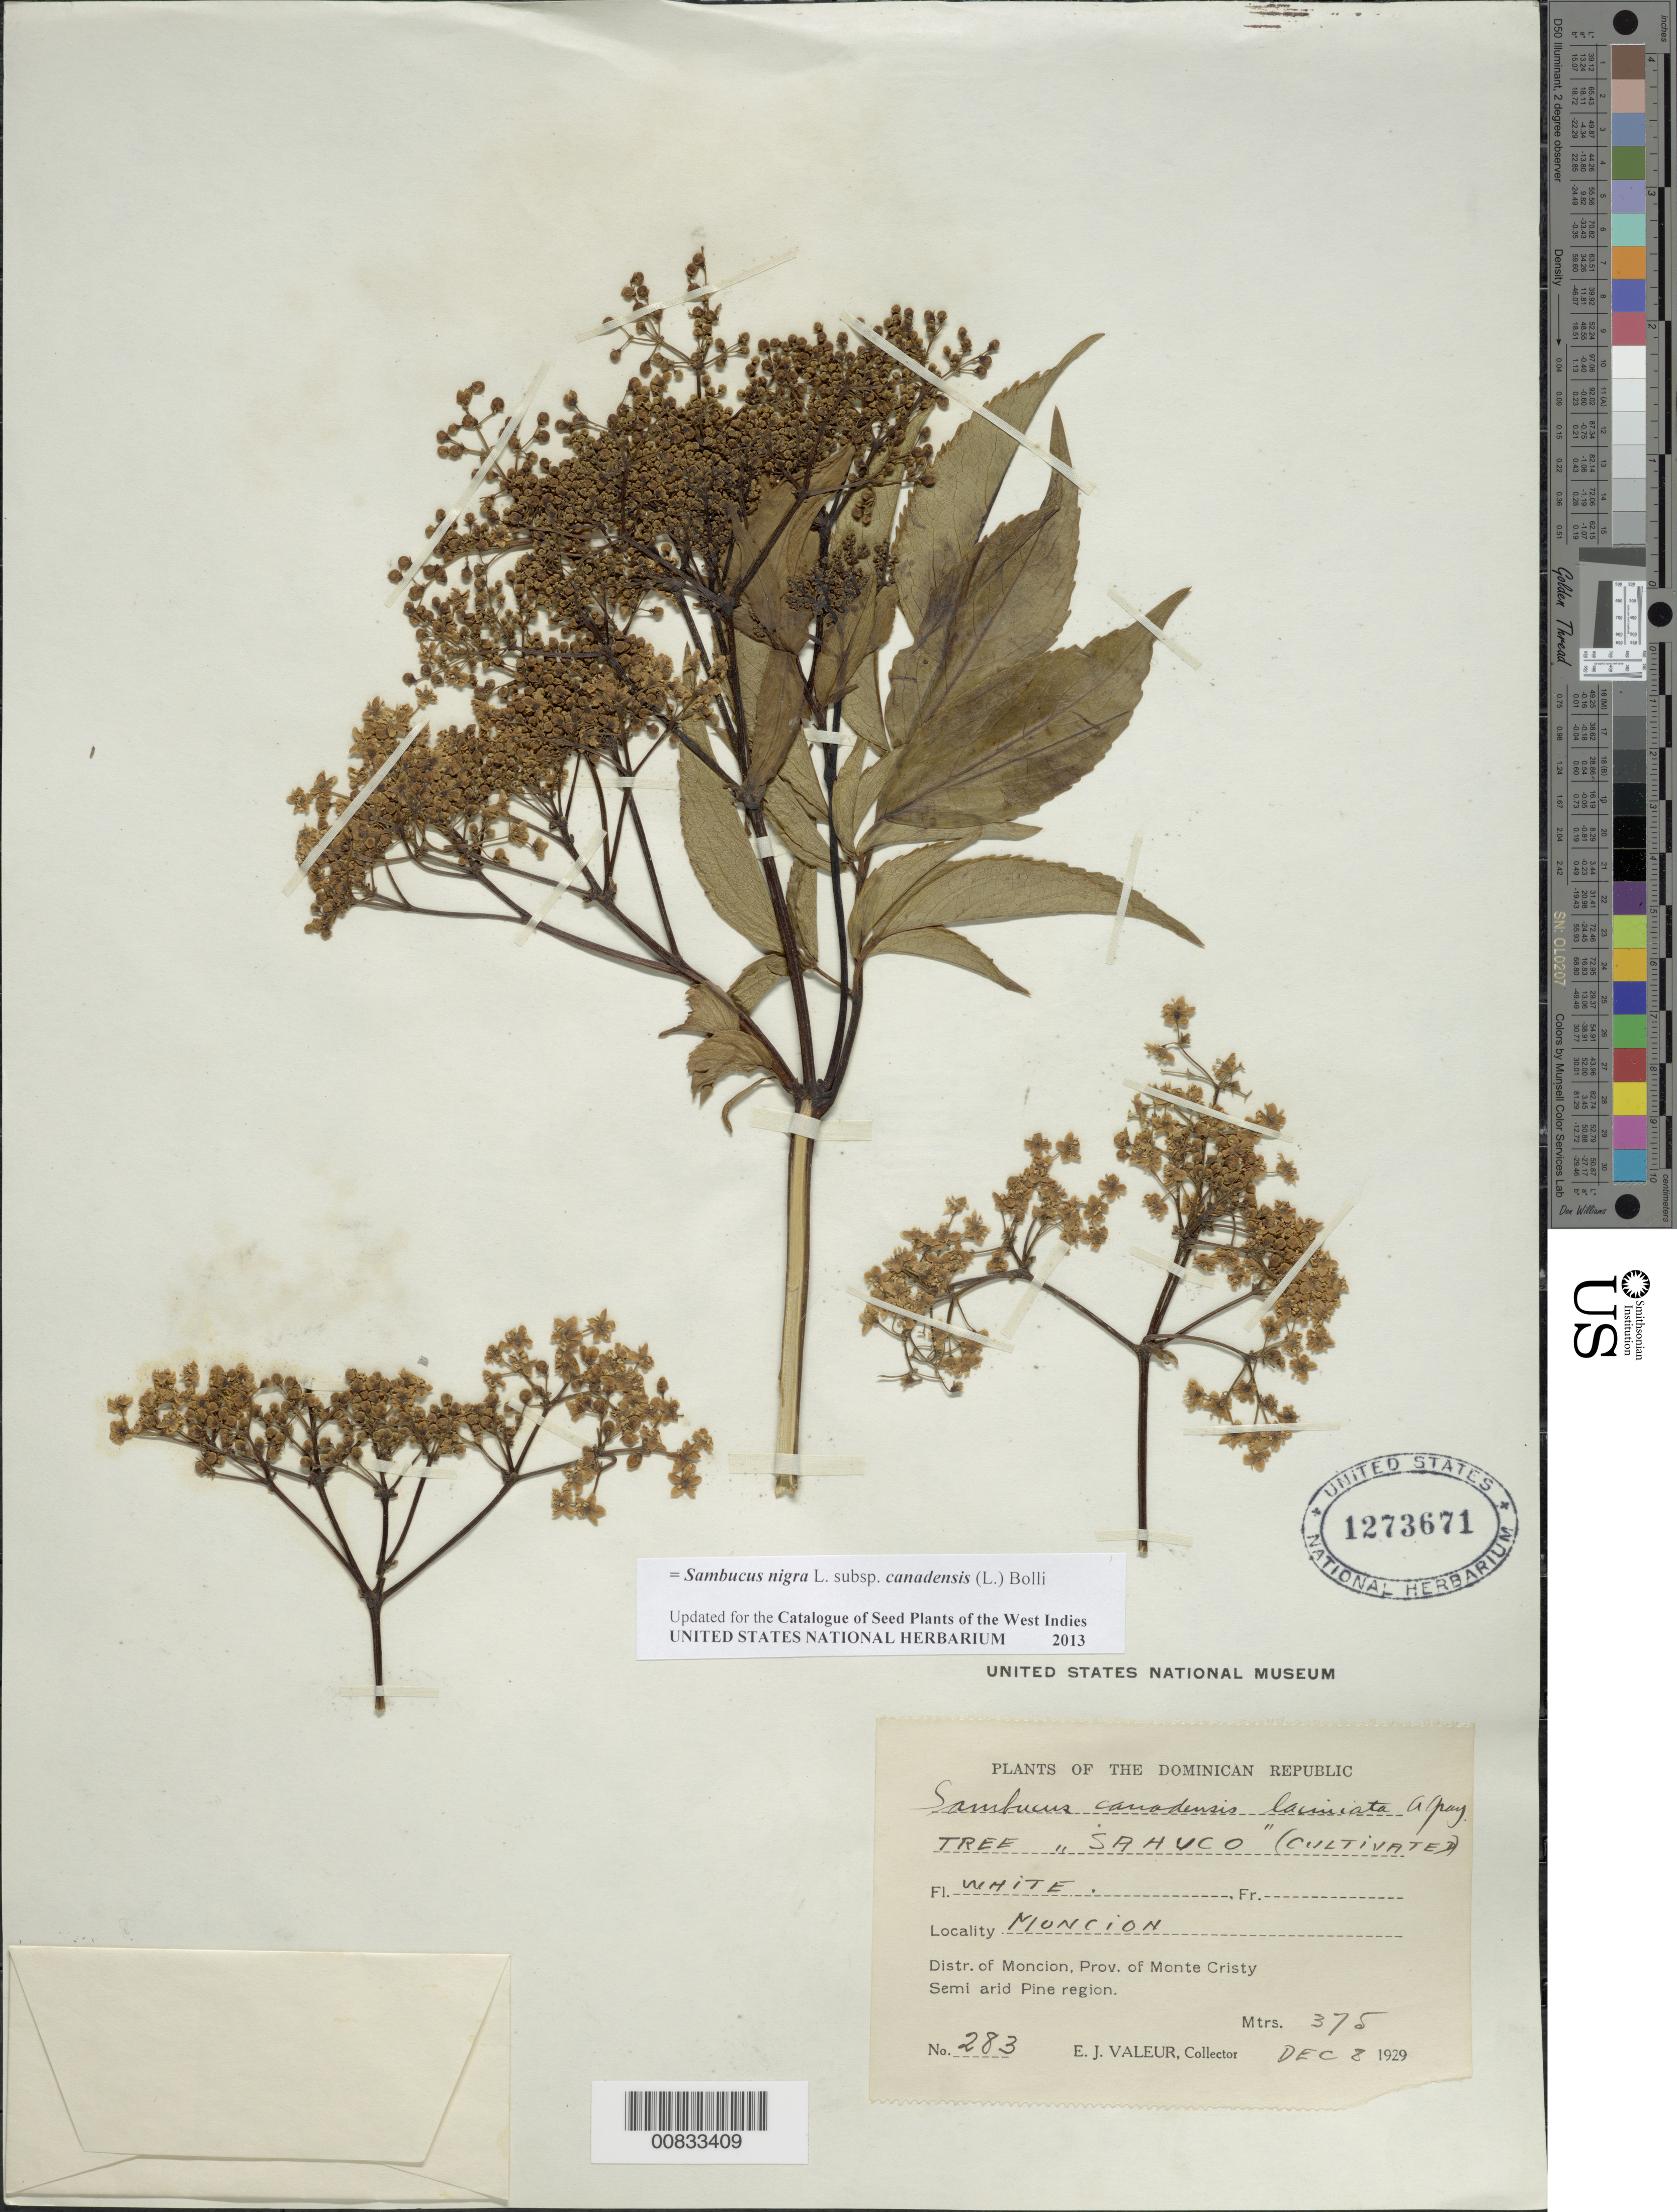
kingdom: Plantae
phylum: Tracheophyta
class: Magnoliopsida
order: Dipsacales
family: Viburnaceae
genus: Sambucus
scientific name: Sambucus nigra subsp. canadensis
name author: (L.) Bolli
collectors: E. Valeur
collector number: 283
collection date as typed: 08 Dec 1929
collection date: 1929-12-08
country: Dominican Republic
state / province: Monte Cristi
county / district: Monción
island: Hispaniola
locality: Moncion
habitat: Semi arid pine region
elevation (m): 375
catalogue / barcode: US 1273671